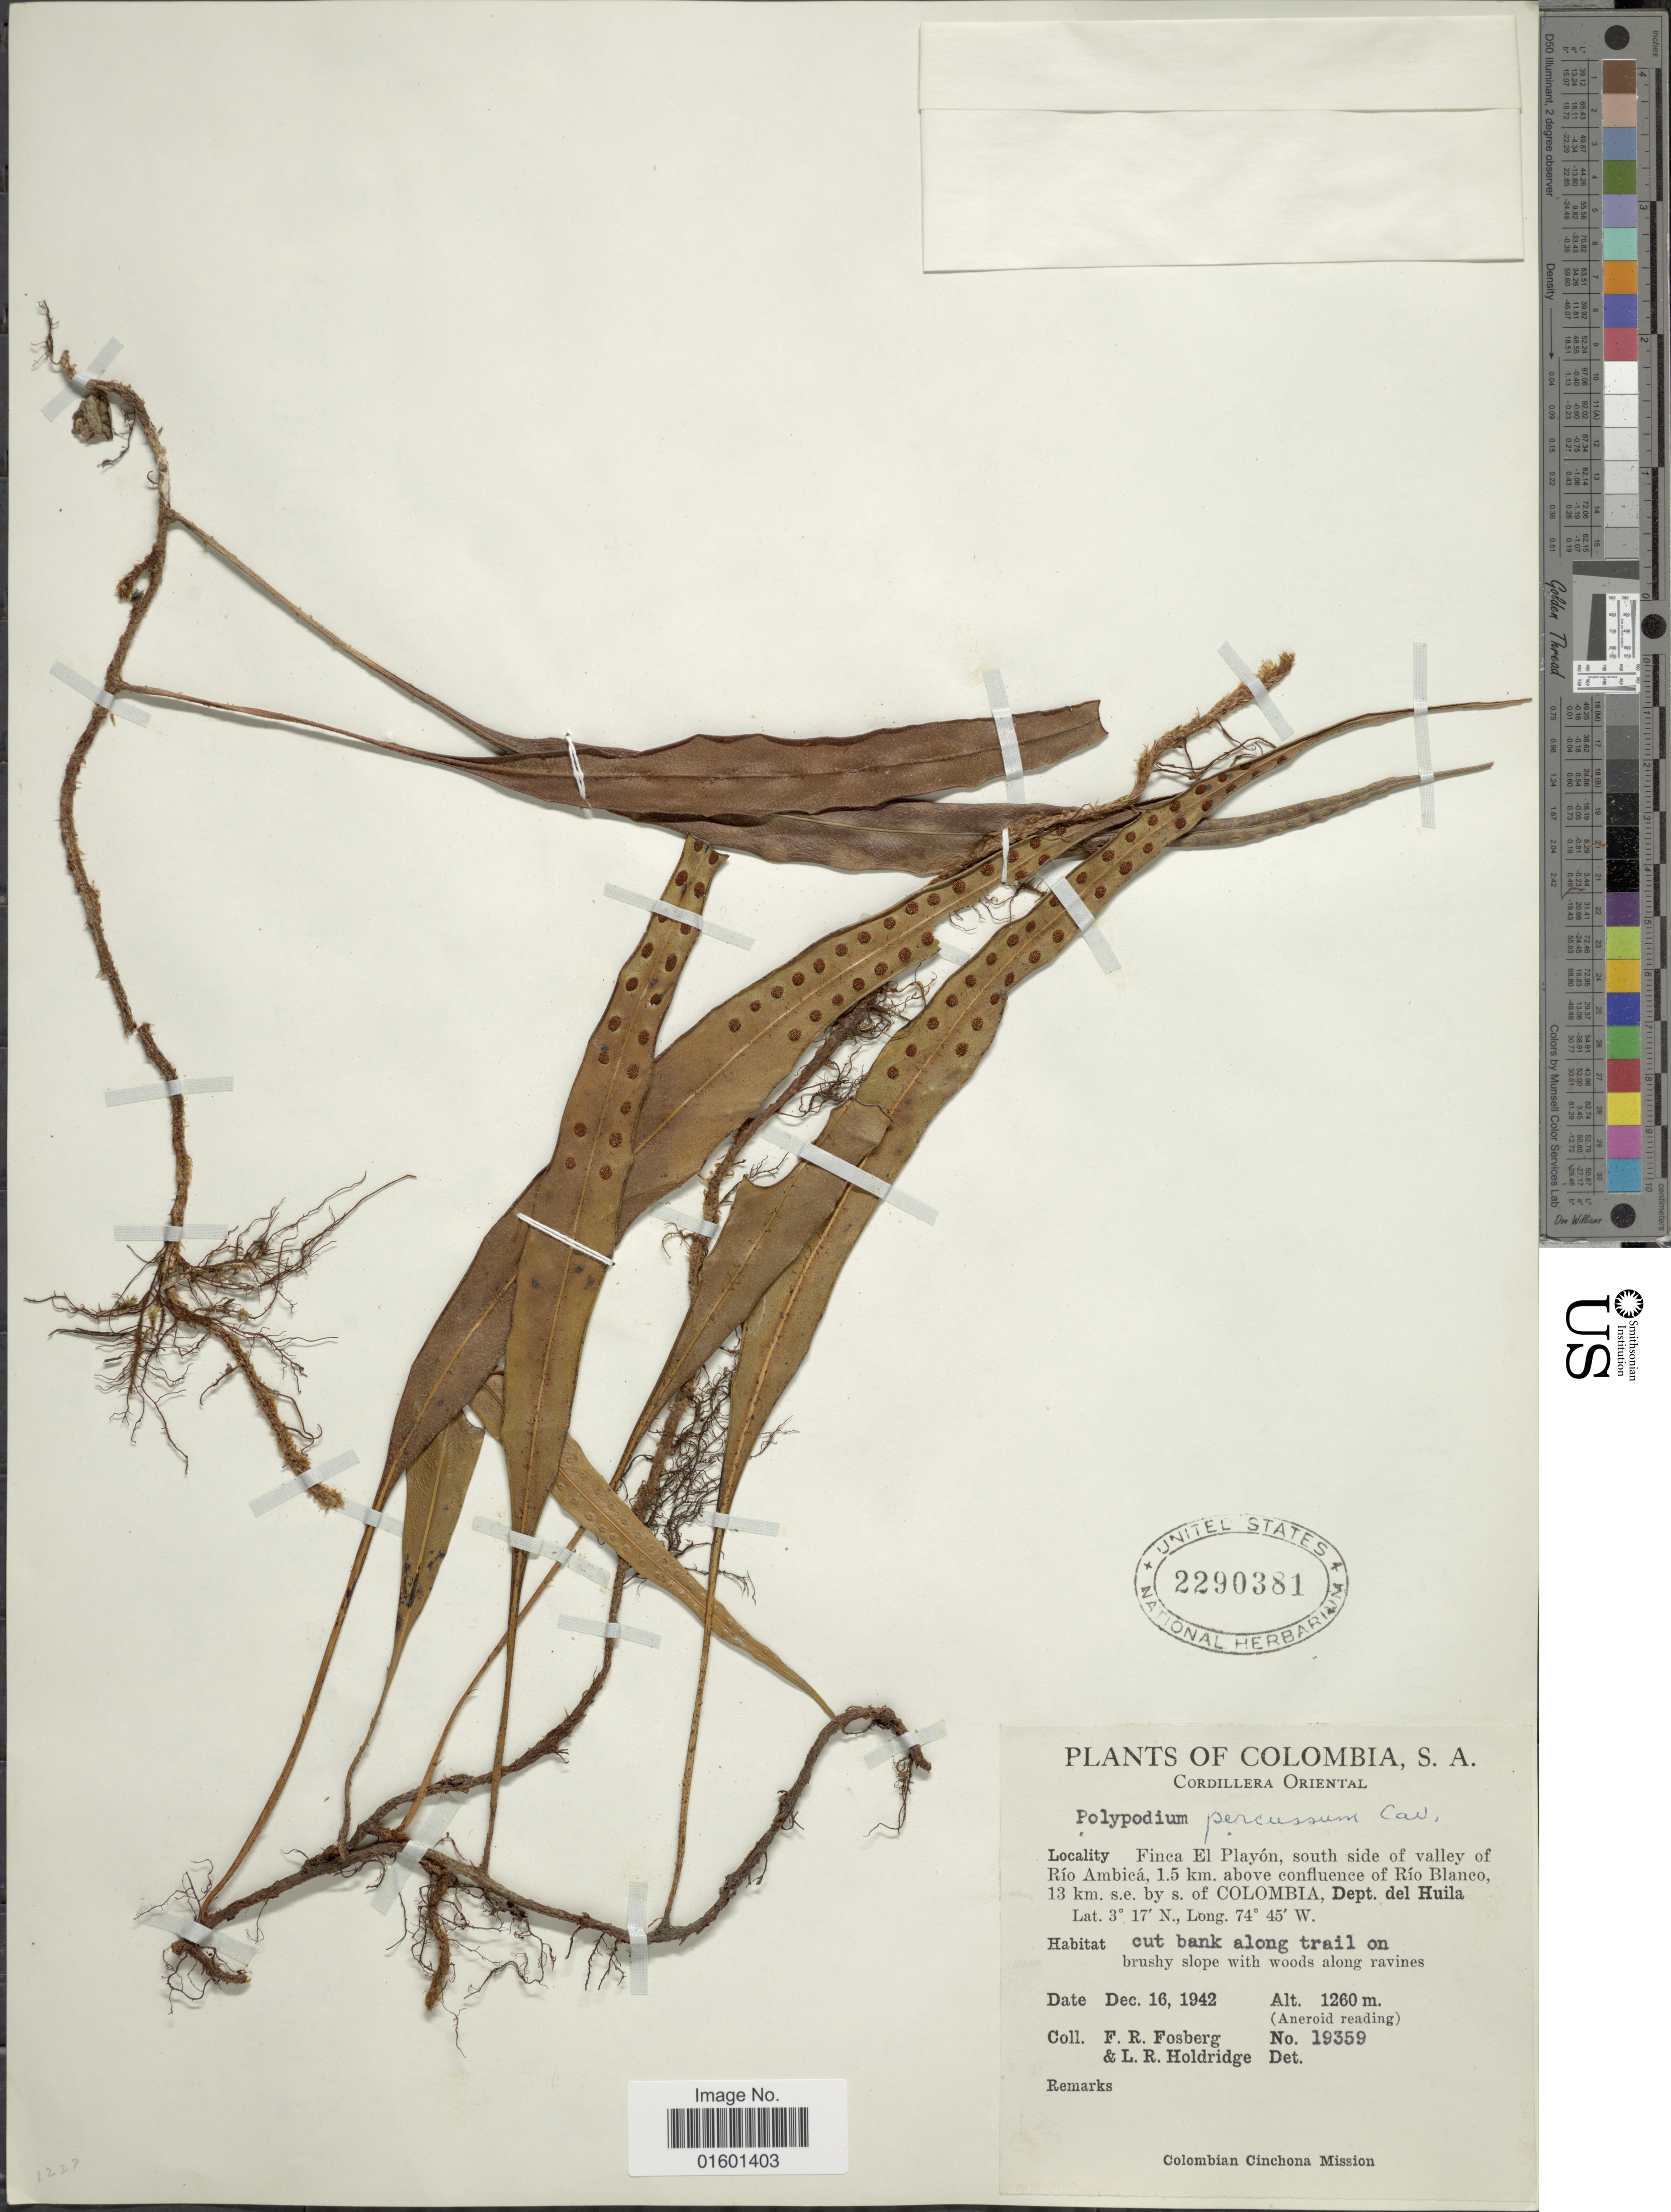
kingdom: Plantae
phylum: Tracheophyta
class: Polypodiopsida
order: Polypodiales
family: Polypodiaceae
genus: Microgramma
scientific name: Microgramma percussa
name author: (Cav.) de la Sota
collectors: F. R. Fosberg & L. Holdridge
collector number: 19359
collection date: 1942-12-16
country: Colombia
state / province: Huila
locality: Cordillera Oriental, Finca El Playon, south side of valley of Rio Ambica, 1.5 km. above confluence of Rio Blanco, 13 km. s.e. by s. of Colombia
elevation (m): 1260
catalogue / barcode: US 2290381